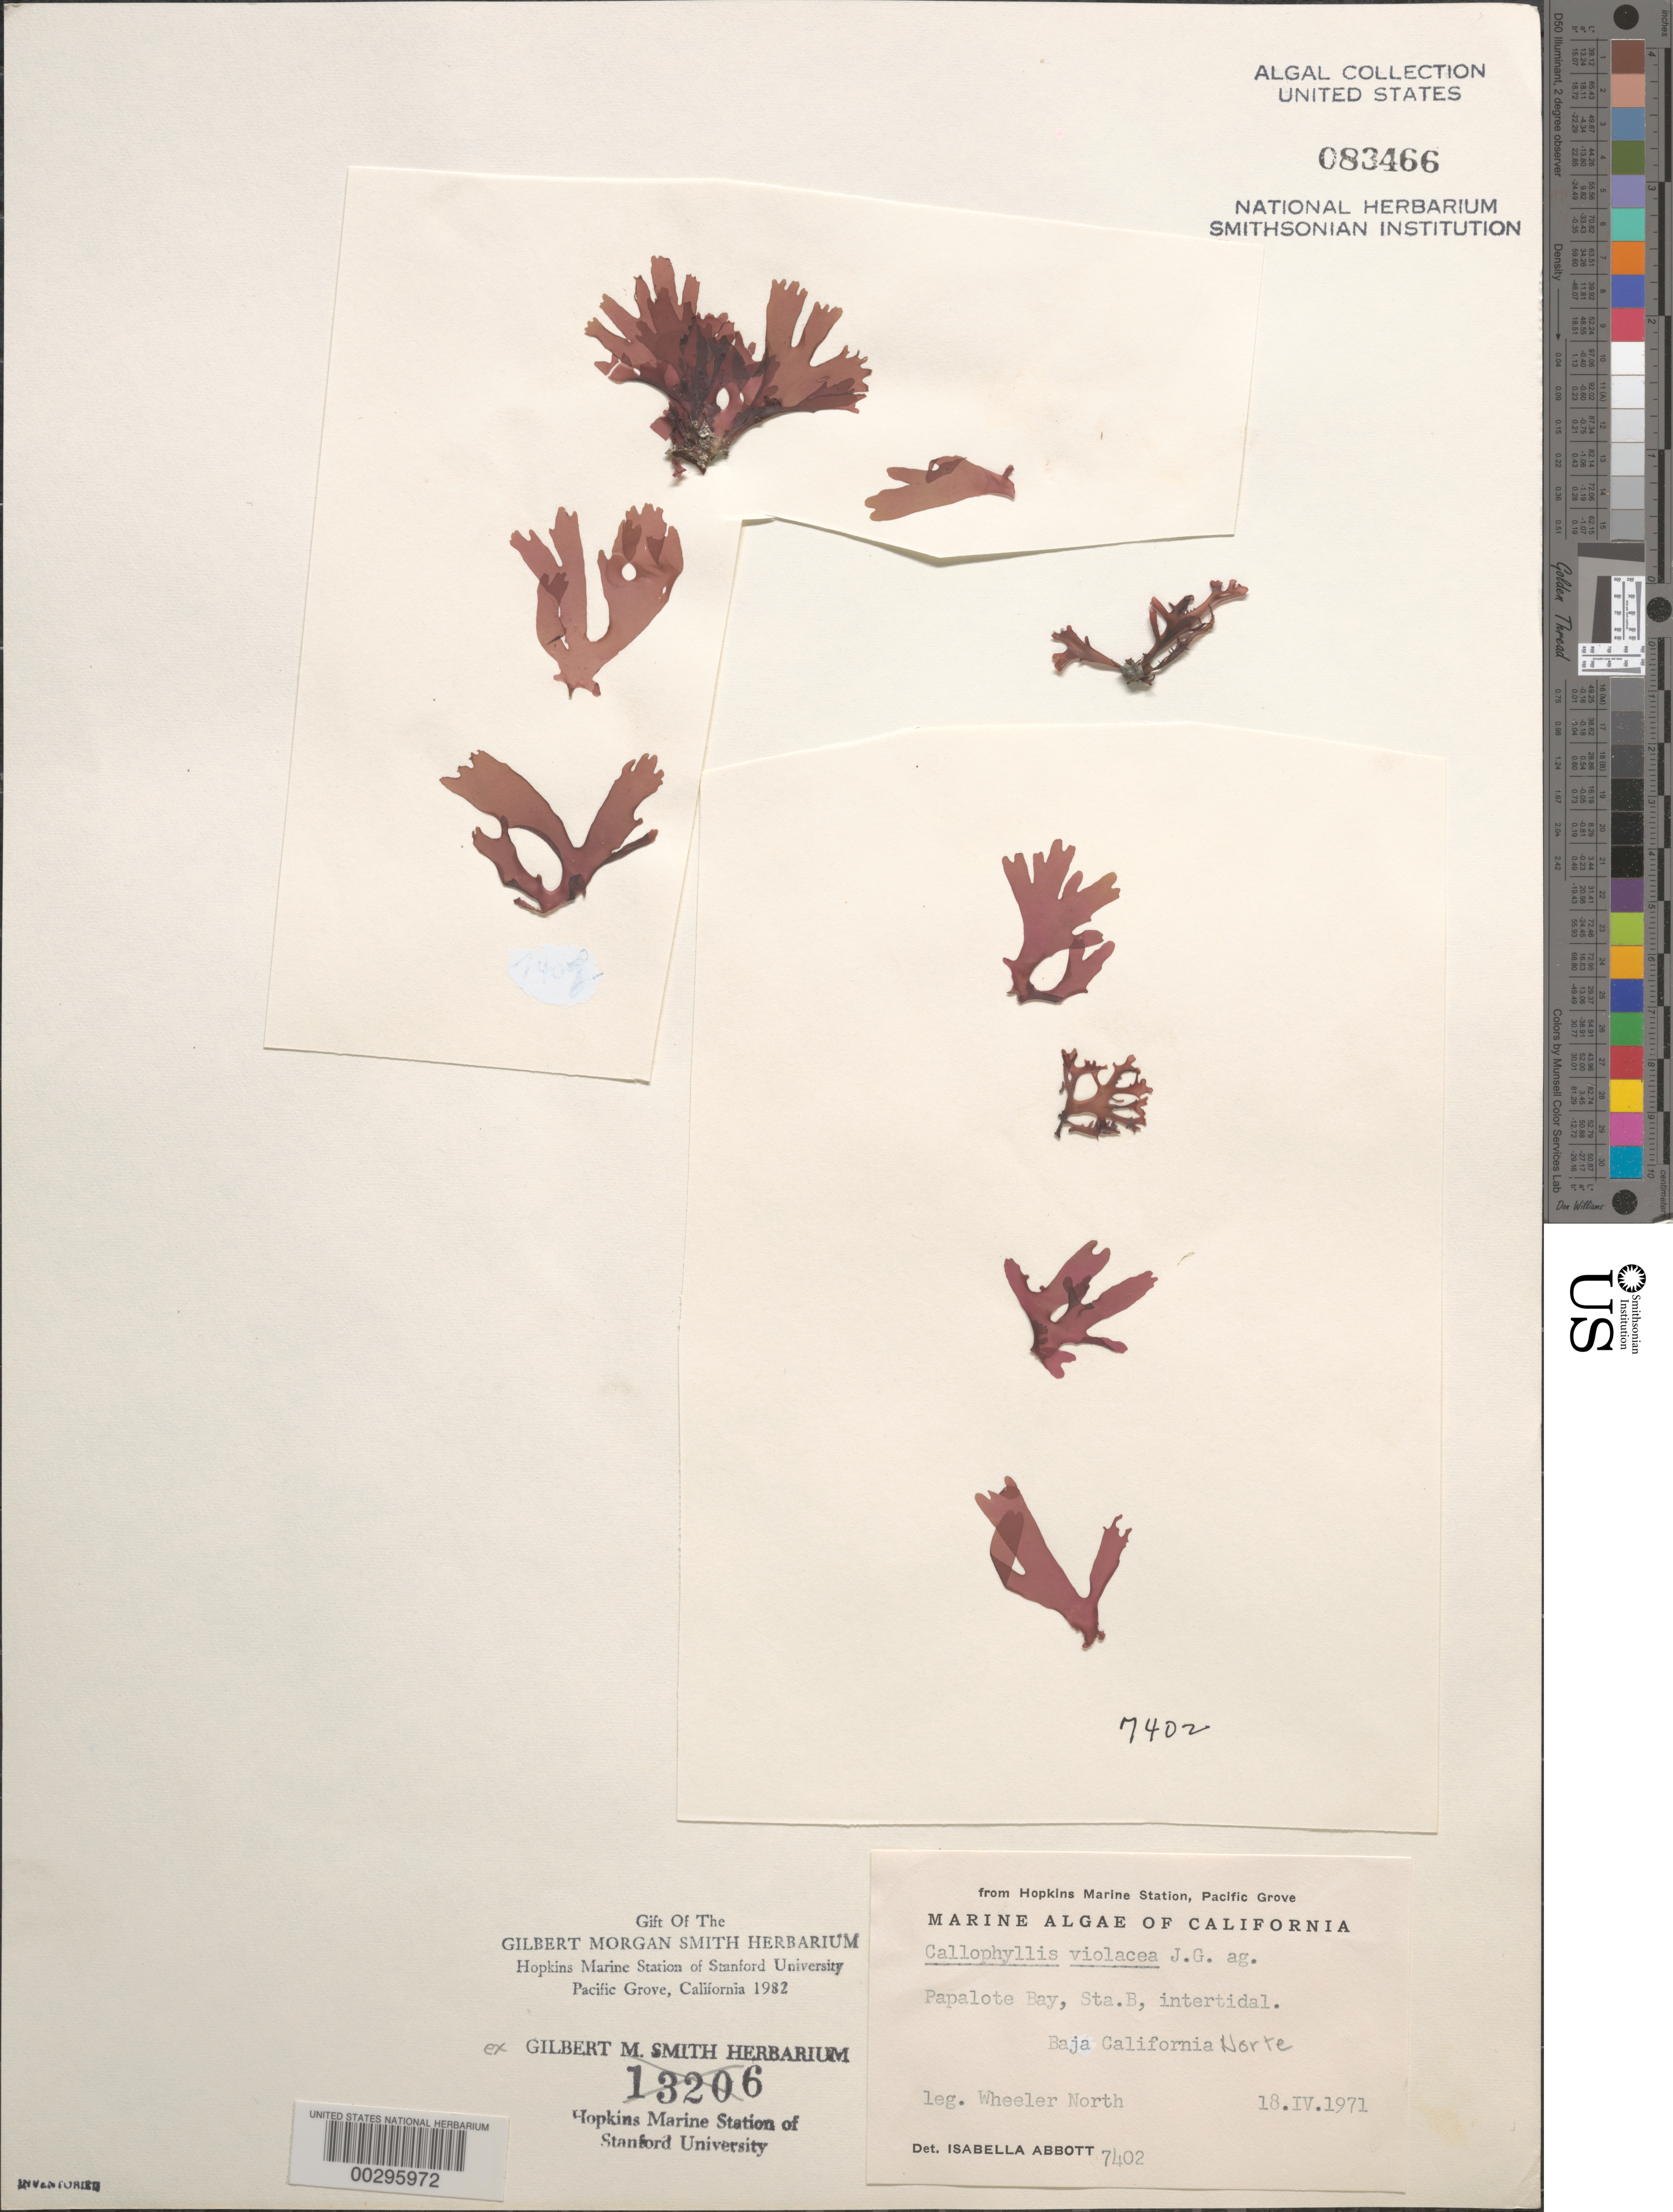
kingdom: Plantae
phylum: Rhodophyta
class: Florideophyceae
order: Gigartinales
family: Kallymeniaceae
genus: Callophyllis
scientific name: Callophyllis violacea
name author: J. Agardh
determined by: Abbott, Isabella A.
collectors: W. North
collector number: IAA 7402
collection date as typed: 18 Apr 1971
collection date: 1971-04-18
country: Mexico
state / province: Baja California Norte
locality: Bahia Papalote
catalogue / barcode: US 83466